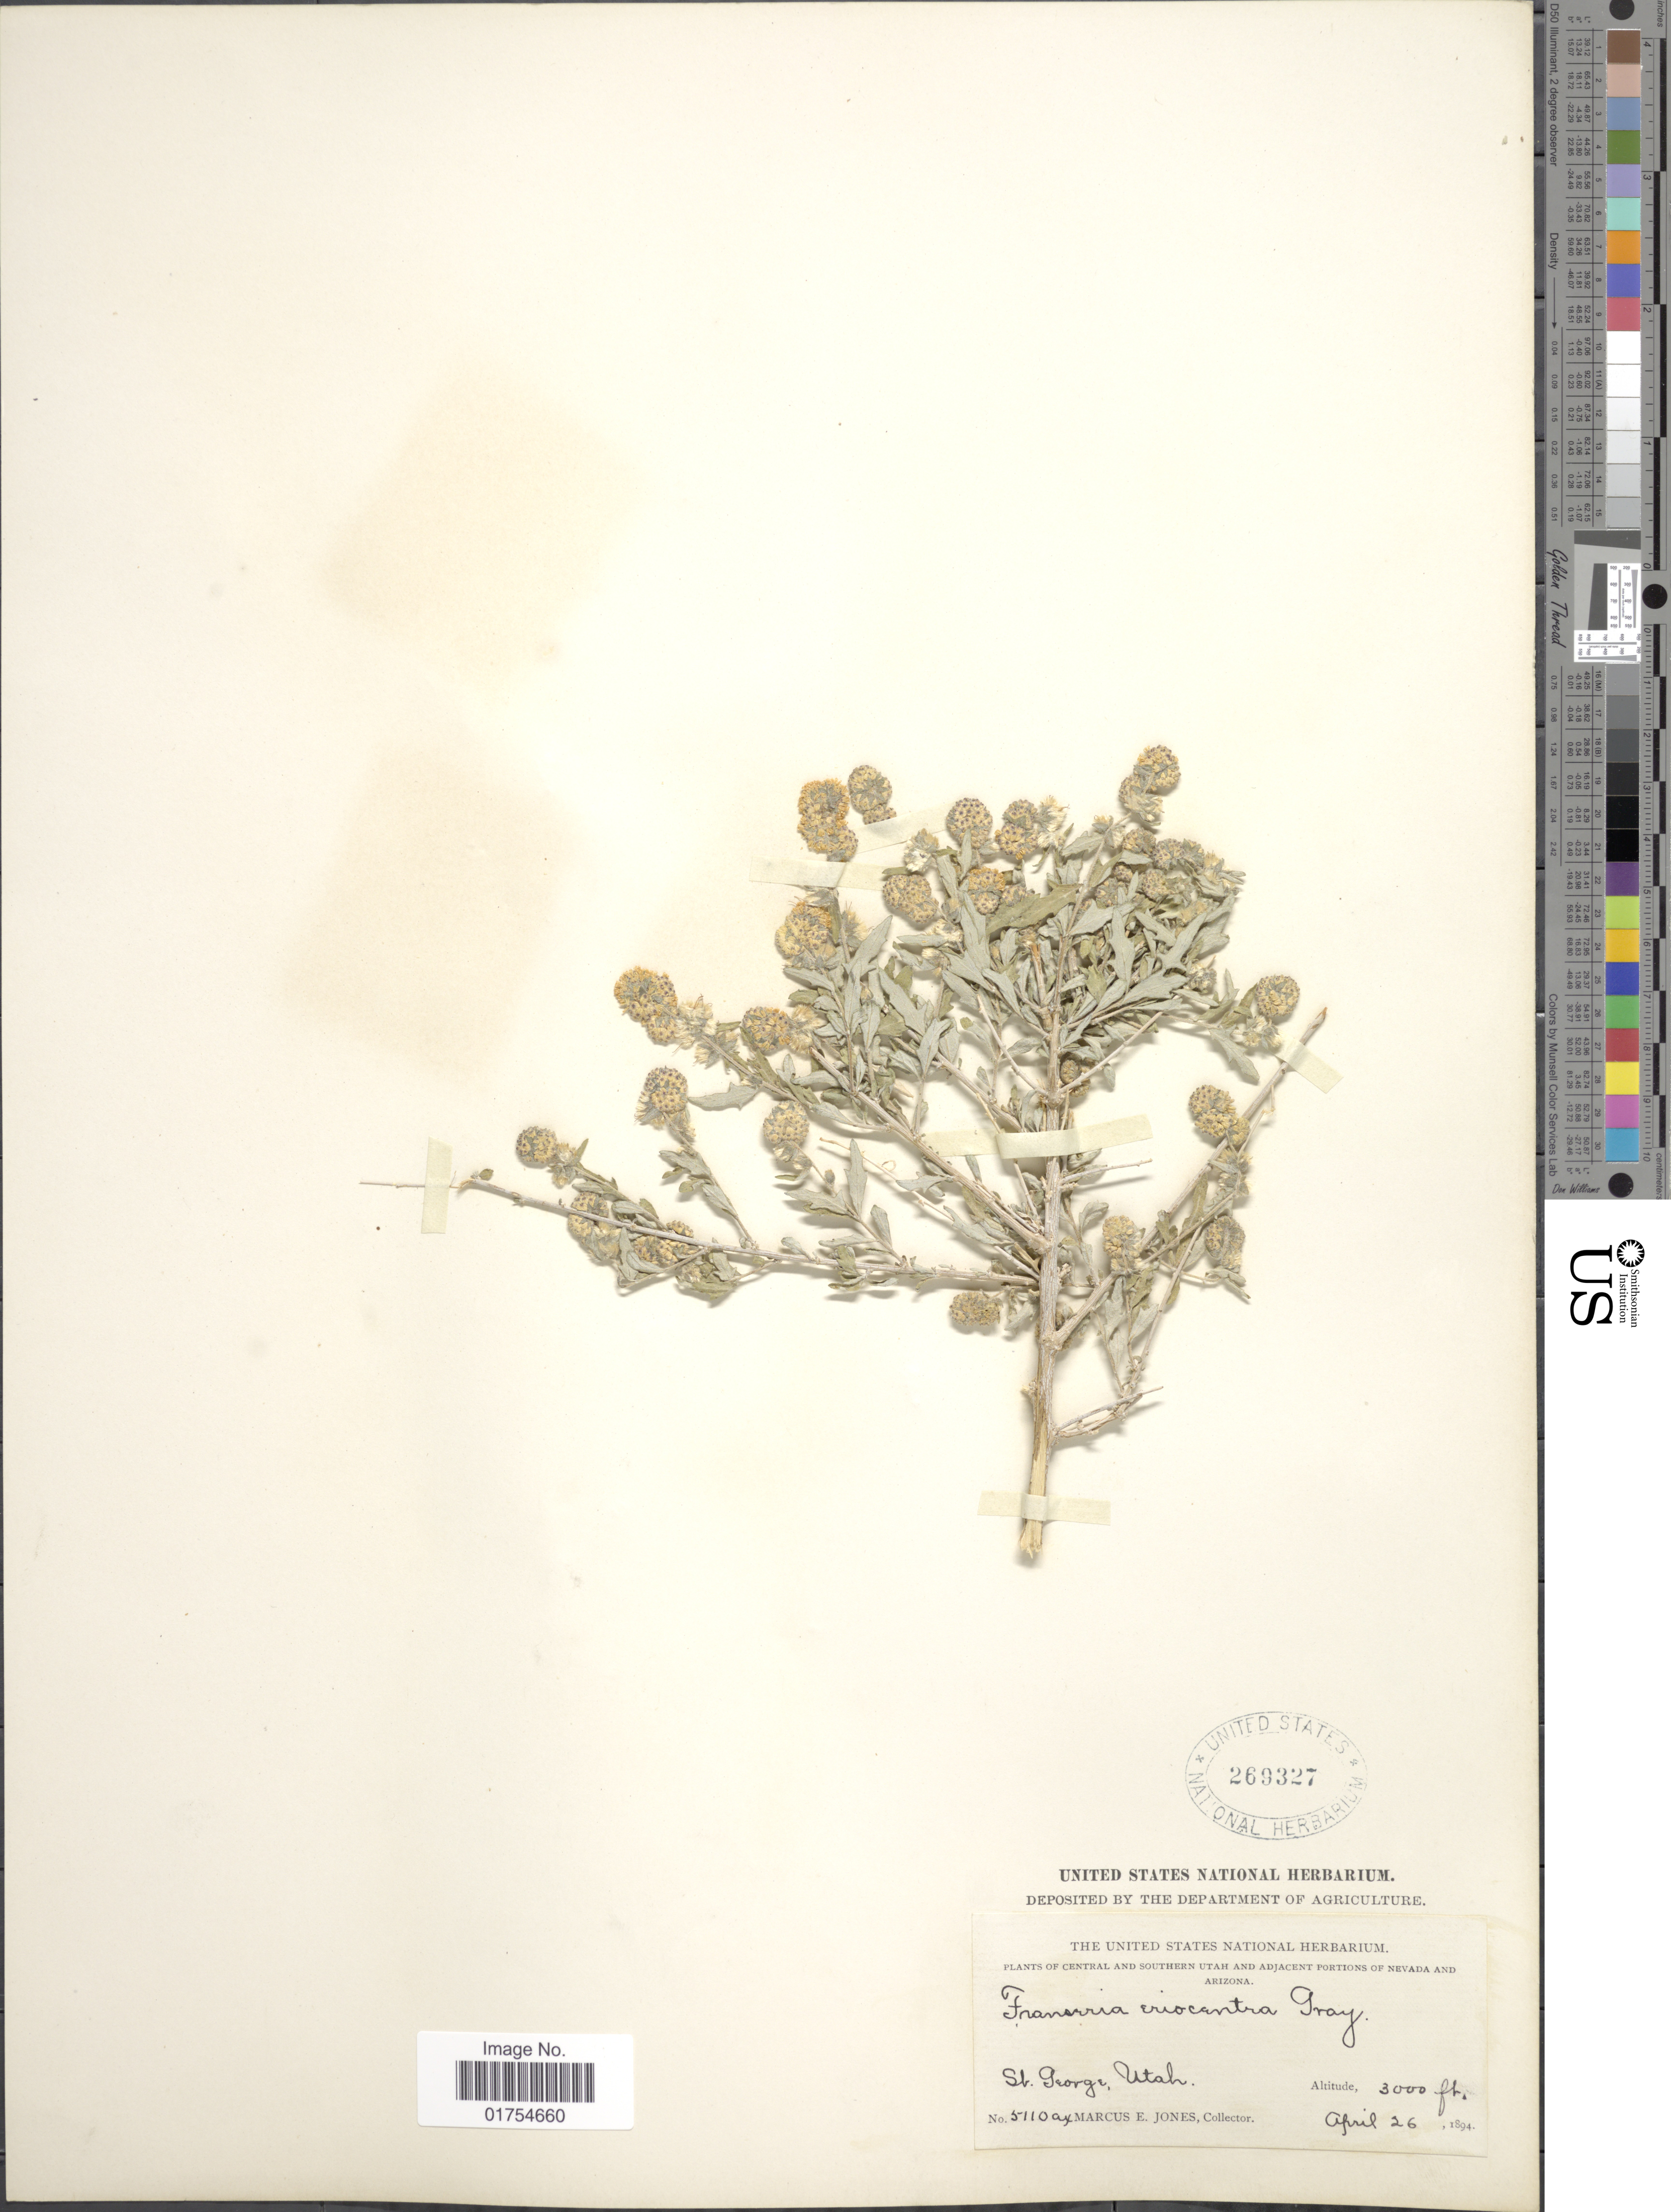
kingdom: Plantae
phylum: Tracheophyta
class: Magnoliopsida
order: Asterales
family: Asteraceae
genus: Franseria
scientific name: Franseria eriocentra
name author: A. Gray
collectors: M. E. Jones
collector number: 5110x*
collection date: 1894-04-26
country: United States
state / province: Utah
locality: St. George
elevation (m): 914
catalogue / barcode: US 269327